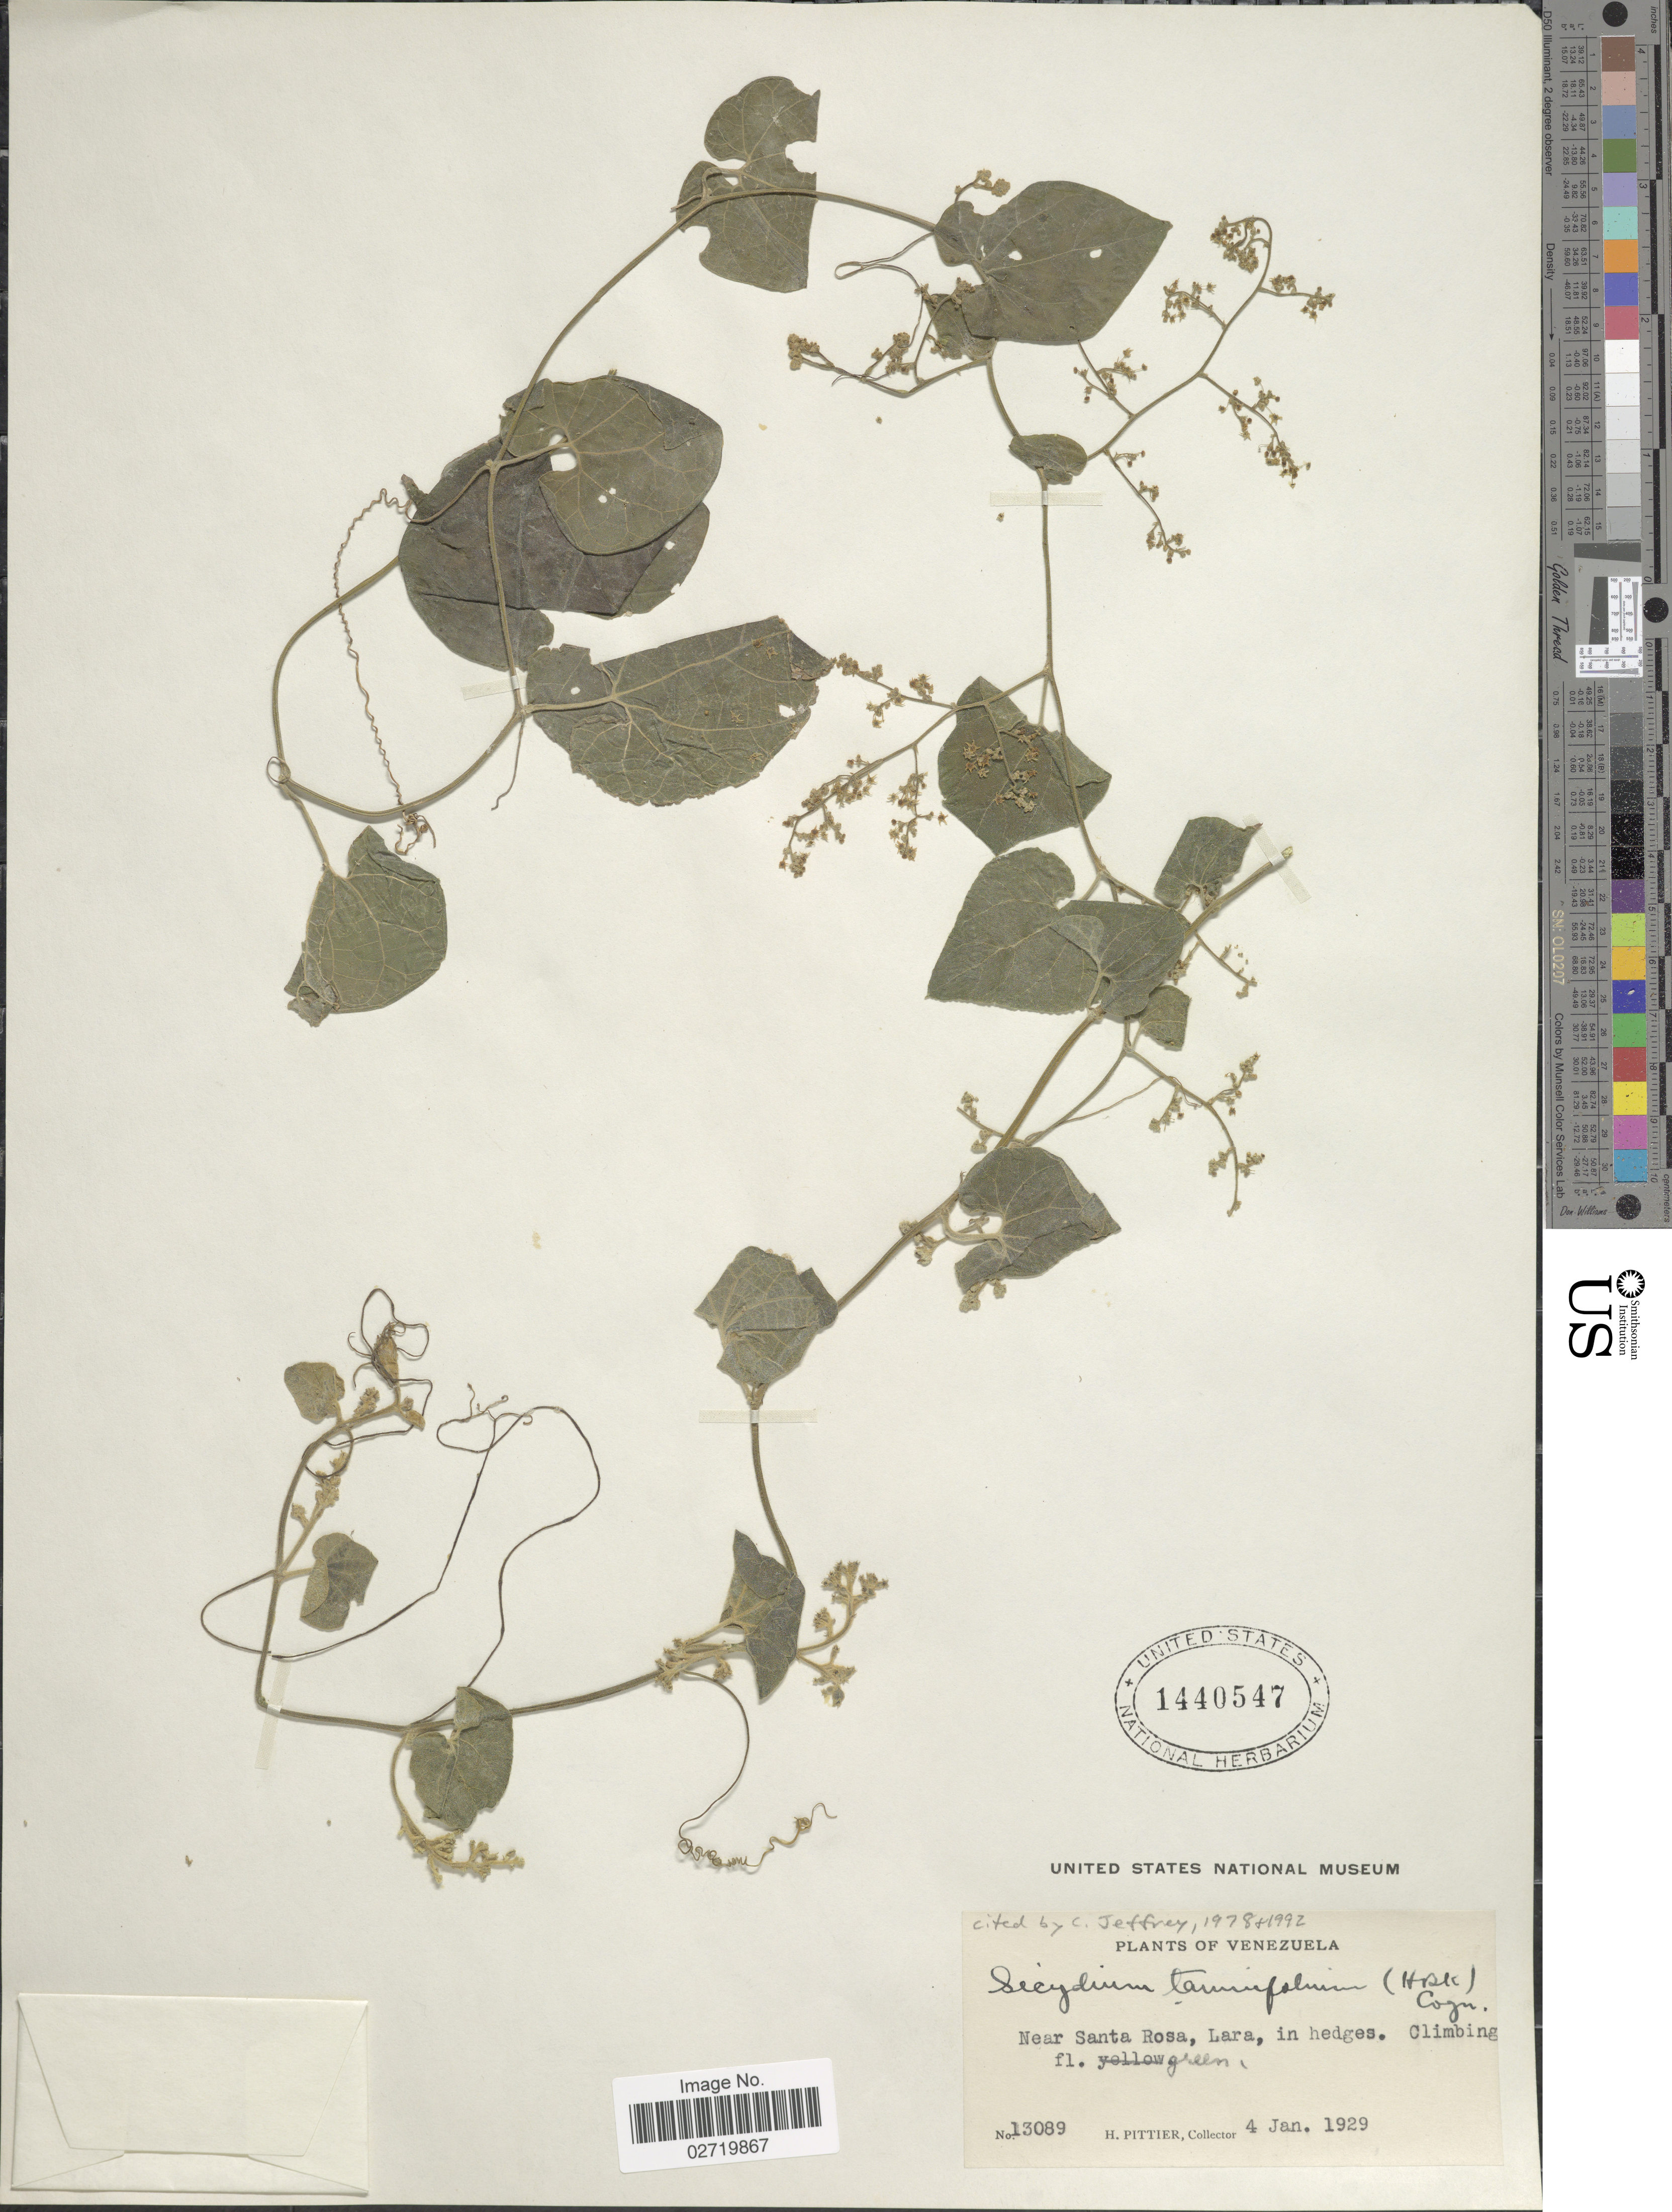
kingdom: Plantae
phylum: Tracheophyta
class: Magnoliopsida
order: Cucurbitales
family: Cucurbitaceae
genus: Sicydium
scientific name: Sicydium tamnifolium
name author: (Kunth) Cogn.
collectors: H. F. Pittier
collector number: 13089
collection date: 1929-01-04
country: Venezuela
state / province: Lara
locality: Near Santa Rosa, Lara, in hedges.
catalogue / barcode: US 1440547